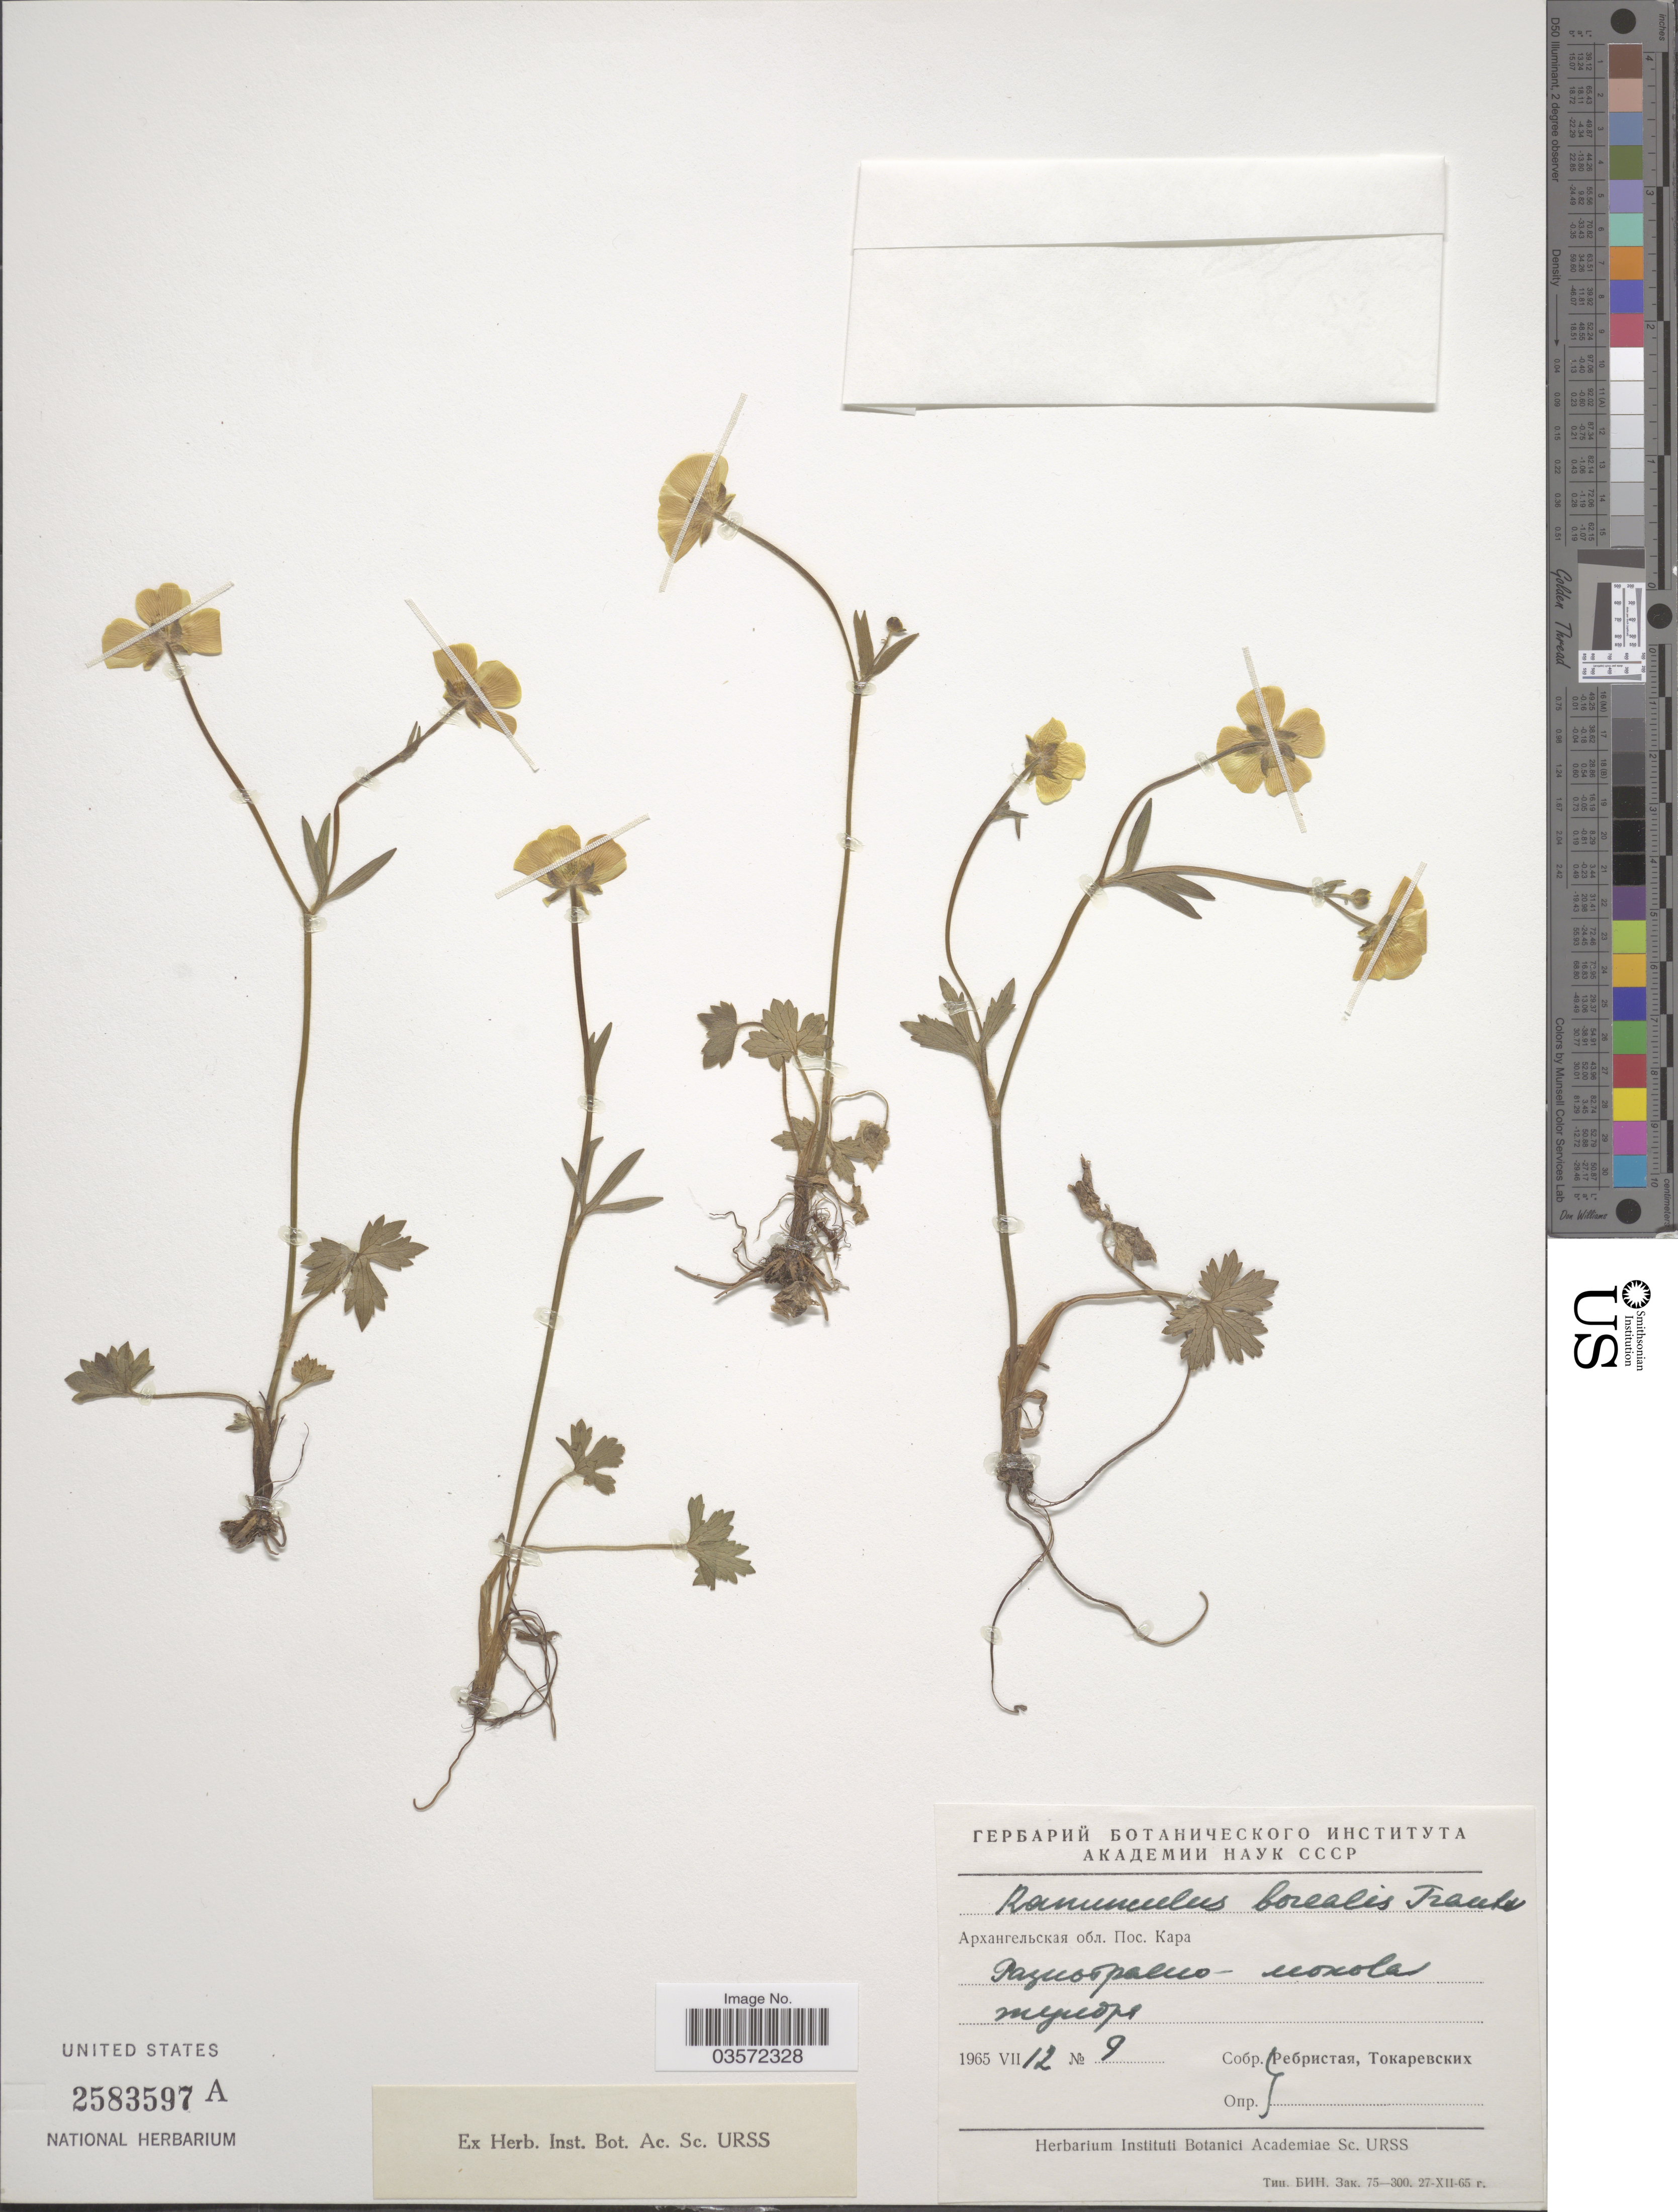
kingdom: Plantae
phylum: Tracheophyta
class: Magnoliopsida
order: Ranunculales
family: Ranunculaceae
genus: Ranunculus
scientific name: Ranunculus borealis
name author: Trautv.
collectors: Rebristaya & Tokarevskikh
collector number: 9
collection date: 1965-07-12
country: Russian Federation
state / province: Arkhangelsk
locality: Village Kara.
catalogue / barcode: US 2583597A